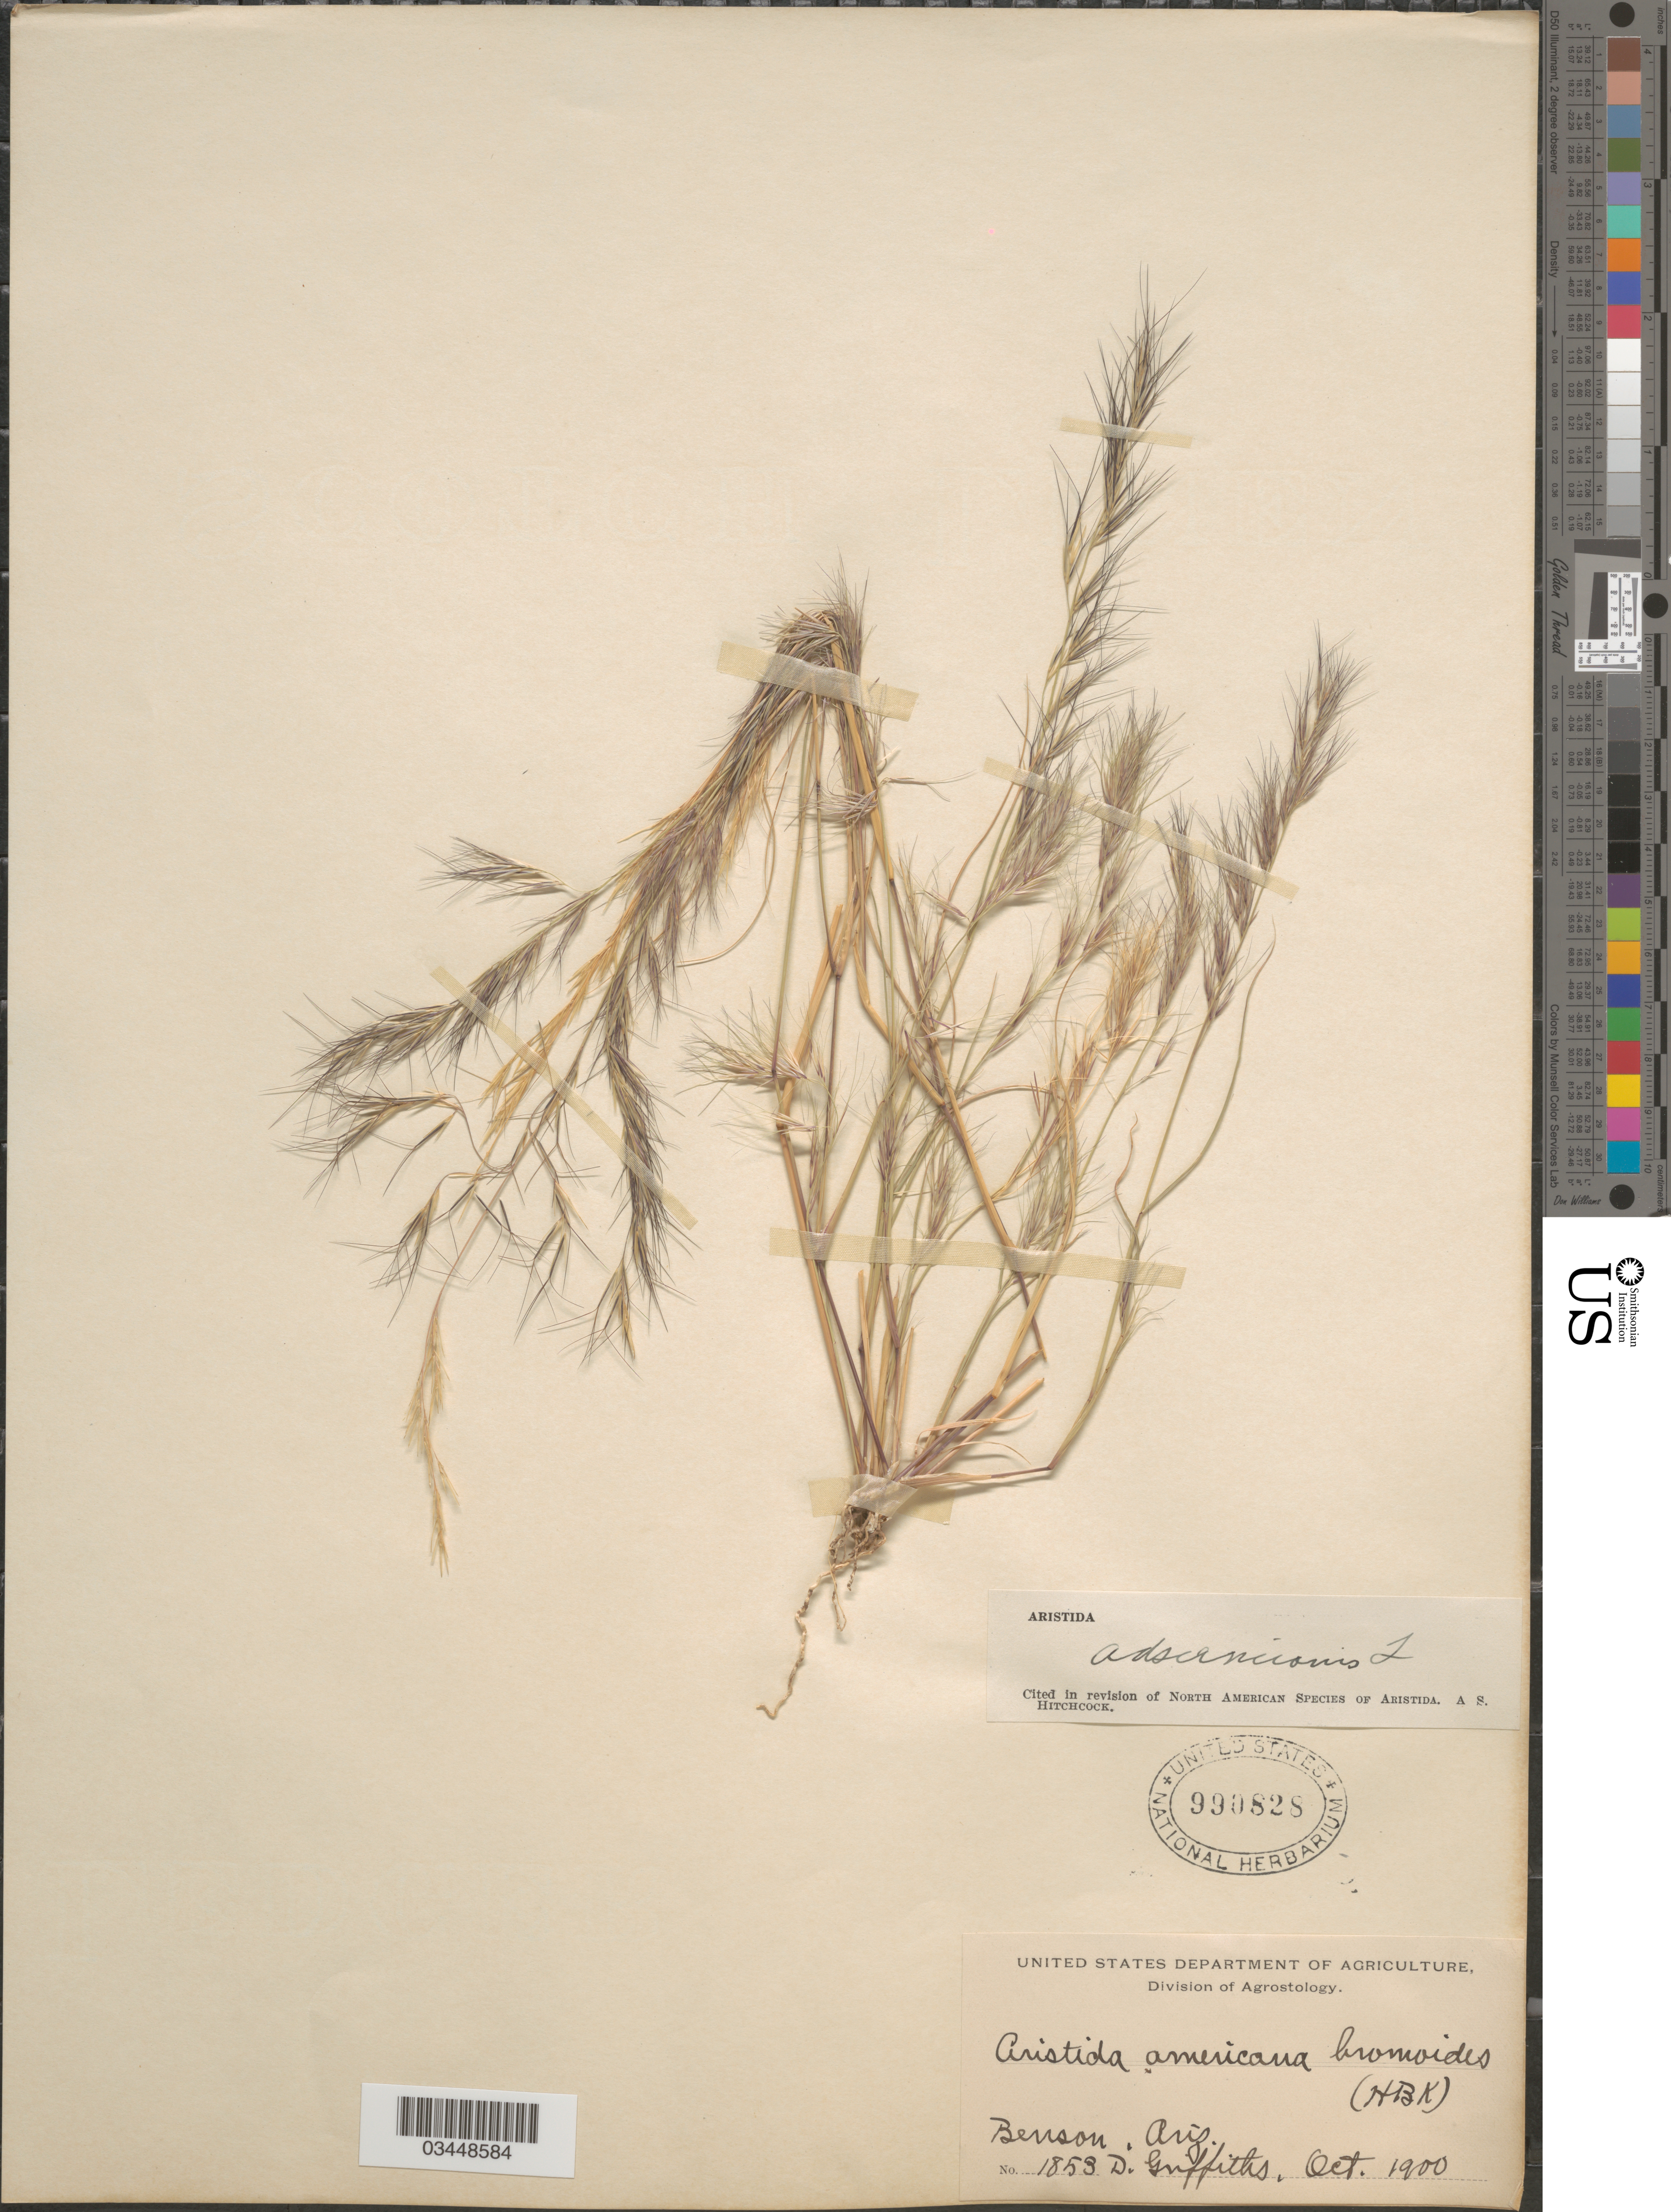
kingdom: Plantae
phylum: Tracheophyta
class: Liliopsida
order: Poales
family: Poaceae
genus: Aristida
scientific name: Aristida adscensionis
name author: L.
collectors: D. Griffiths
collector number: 1853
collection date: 1900-10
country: United States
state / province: Arizona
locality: Benson.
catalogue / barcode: US 990828